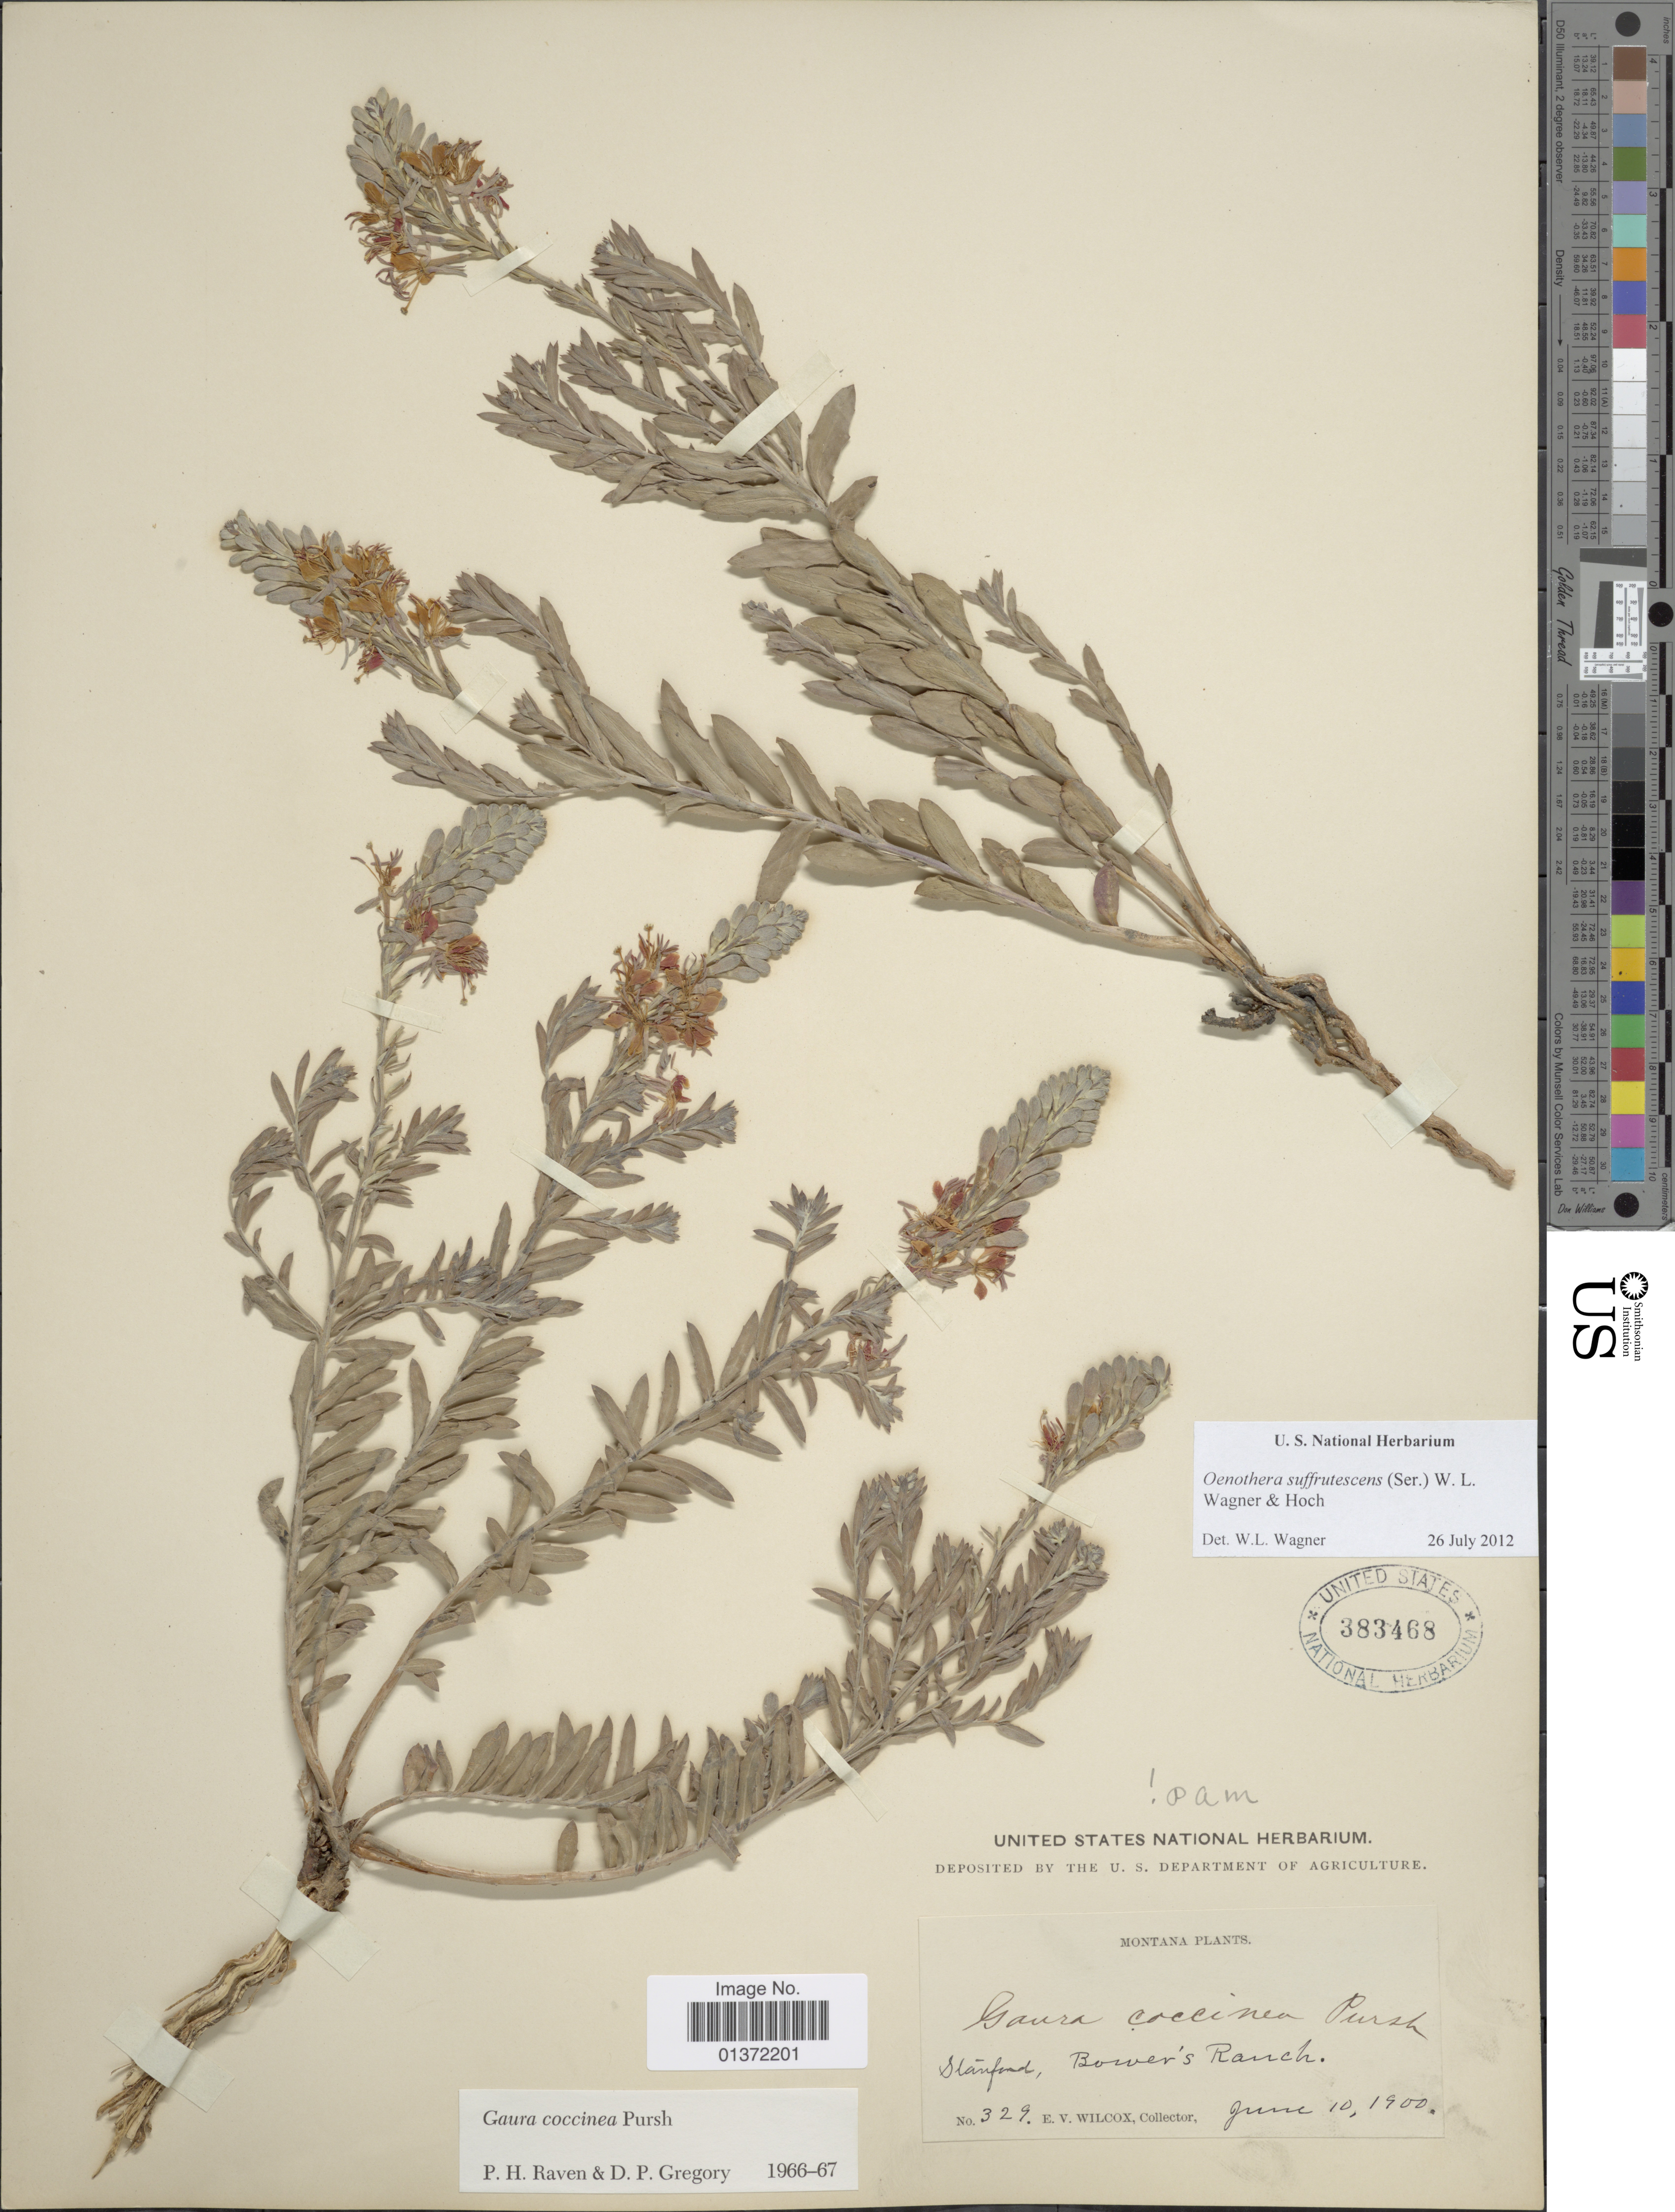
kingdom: Plantae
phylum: Tracheophyta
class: Magnoliopsida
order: Myrtales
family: Onagraceae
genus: Oenothera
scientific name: Oenothera suffrutescens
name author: (Ser.) W.L. Wagner & Hoch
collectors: E. V. Wilcox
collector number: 329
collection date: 1900-06-10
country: United States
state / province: Montana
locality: Stanford, Bowen's Ranch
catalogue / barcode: US 383468